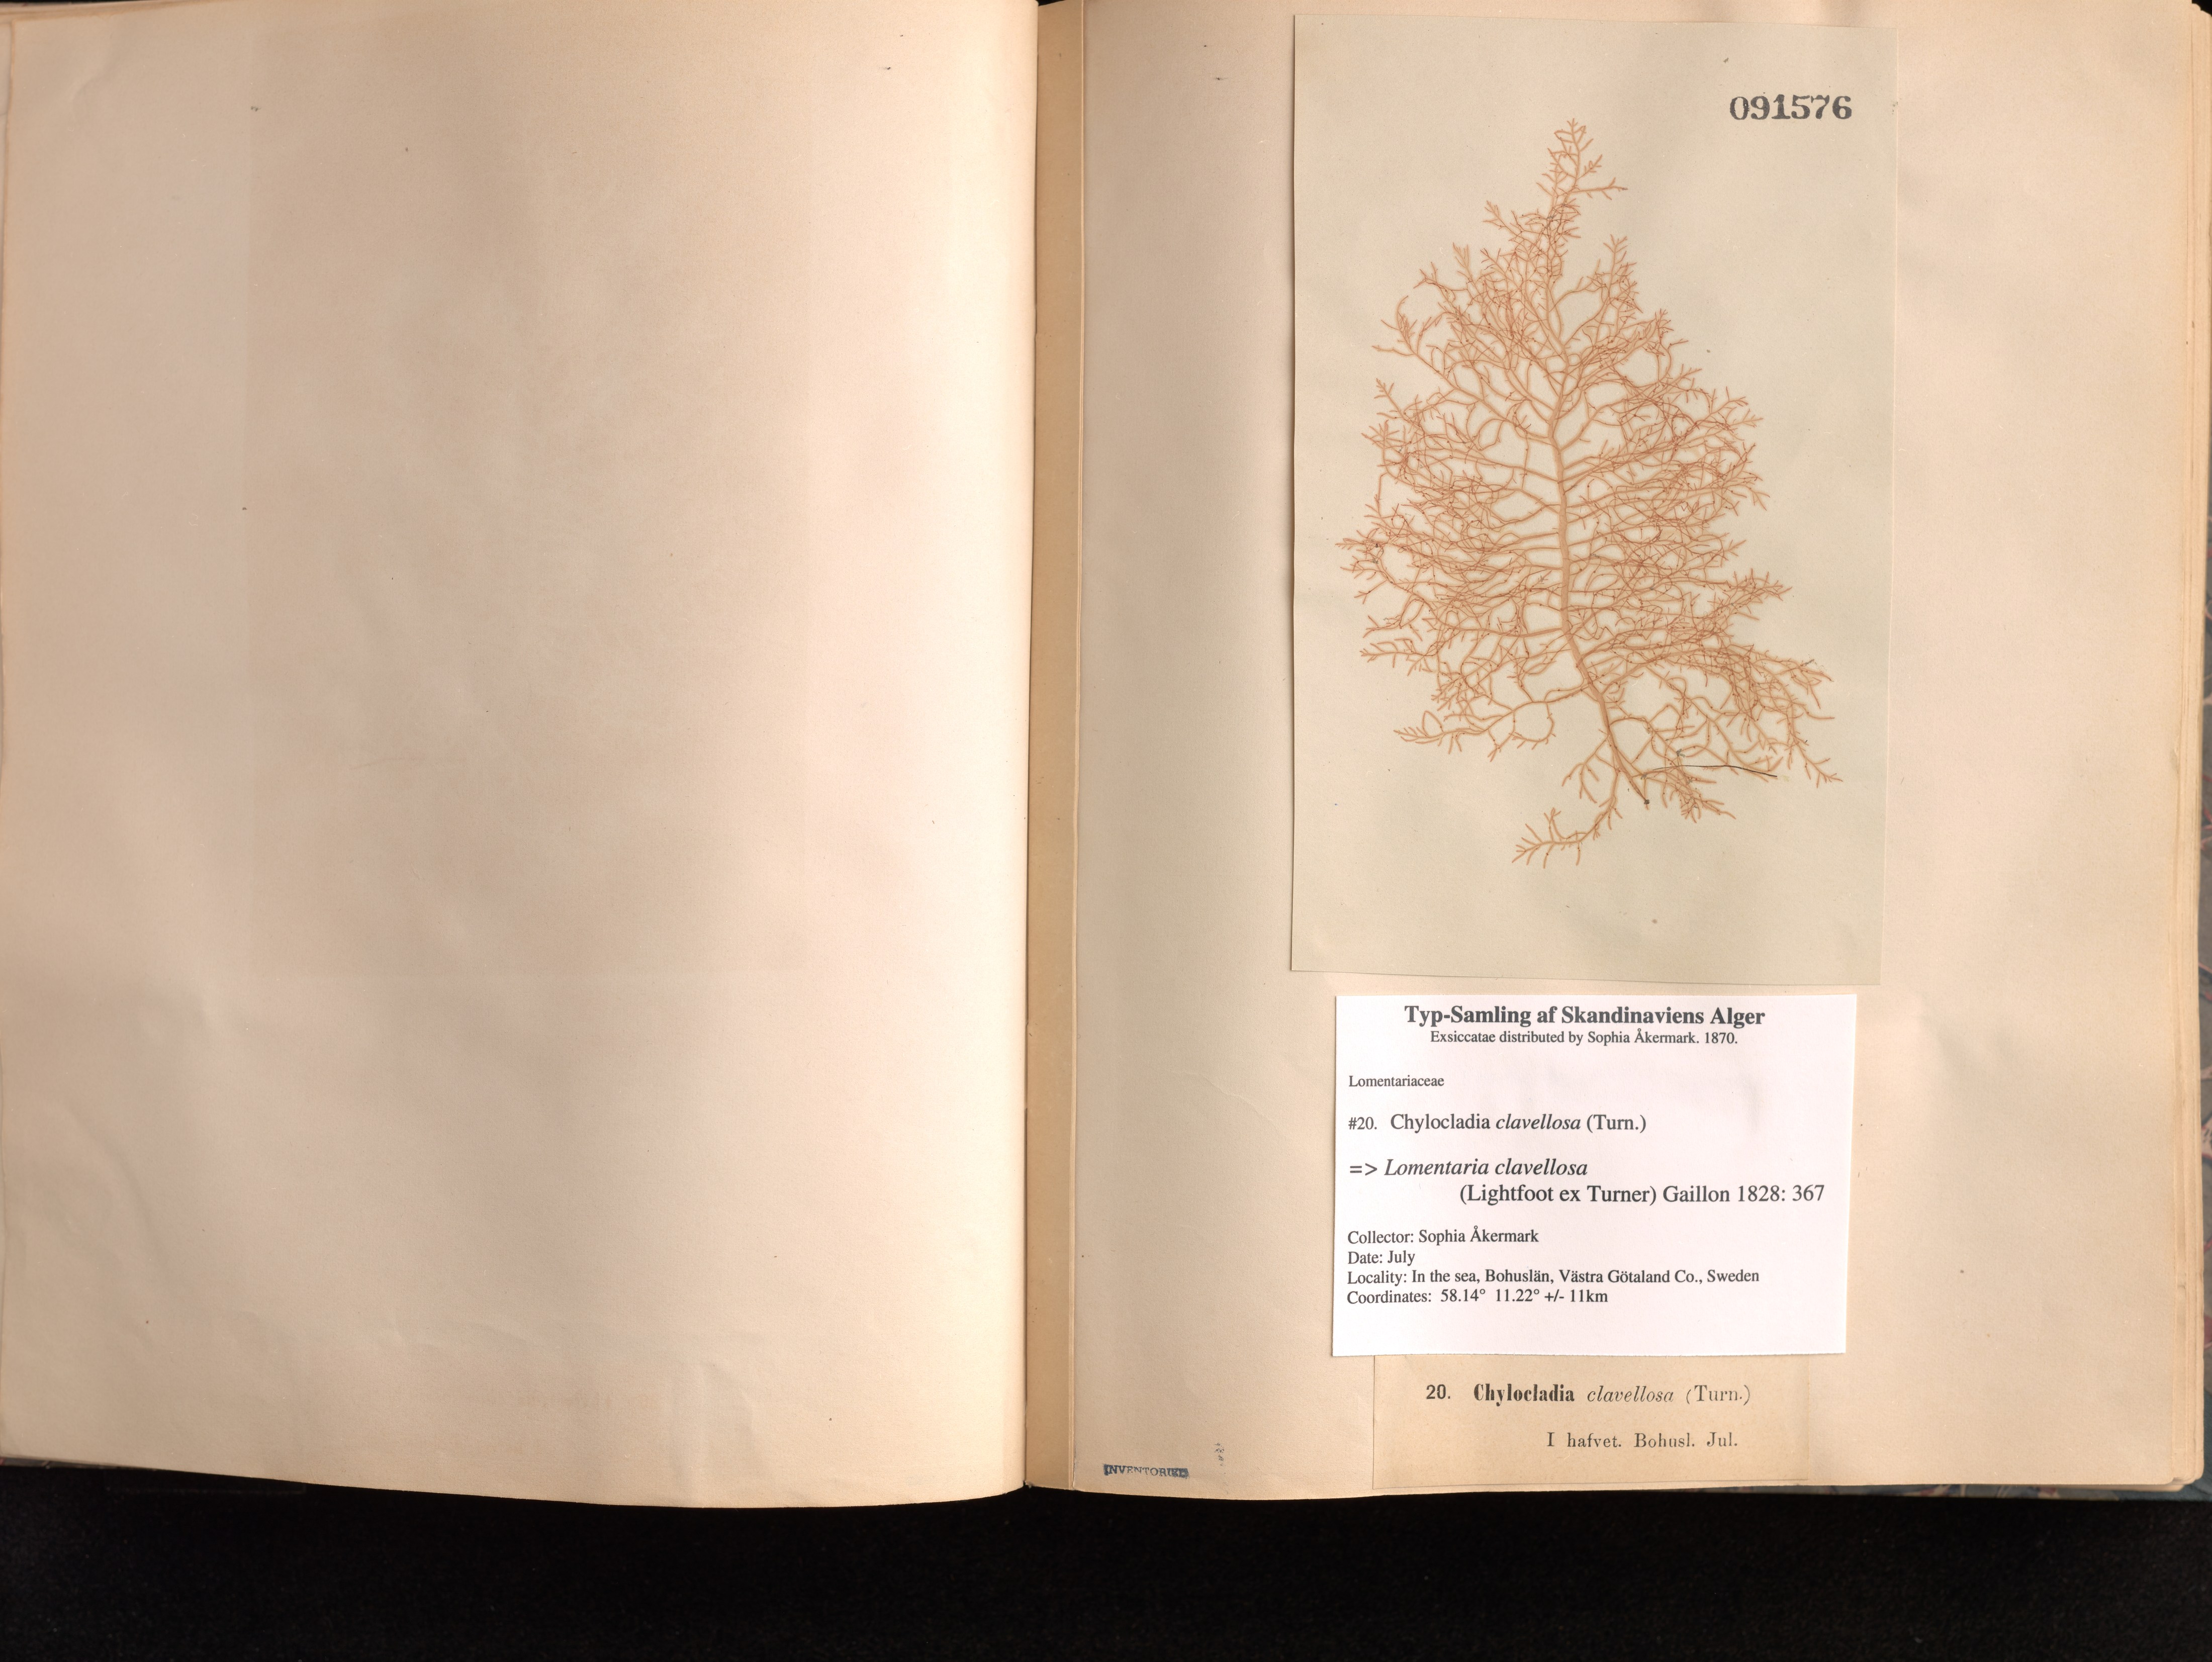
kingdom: Plantae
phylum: Rhodophyta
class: Florideophyceae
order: Rhodymeniales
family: Lomentariaceae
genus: Lomentaria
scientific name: Lomentaria clavellosa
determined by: Dixon, P. S.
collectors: S. Akermark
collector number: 20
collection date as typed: Jul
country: Sweden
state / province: Västra Götaland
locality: Bohuslan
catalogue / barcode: US 91576